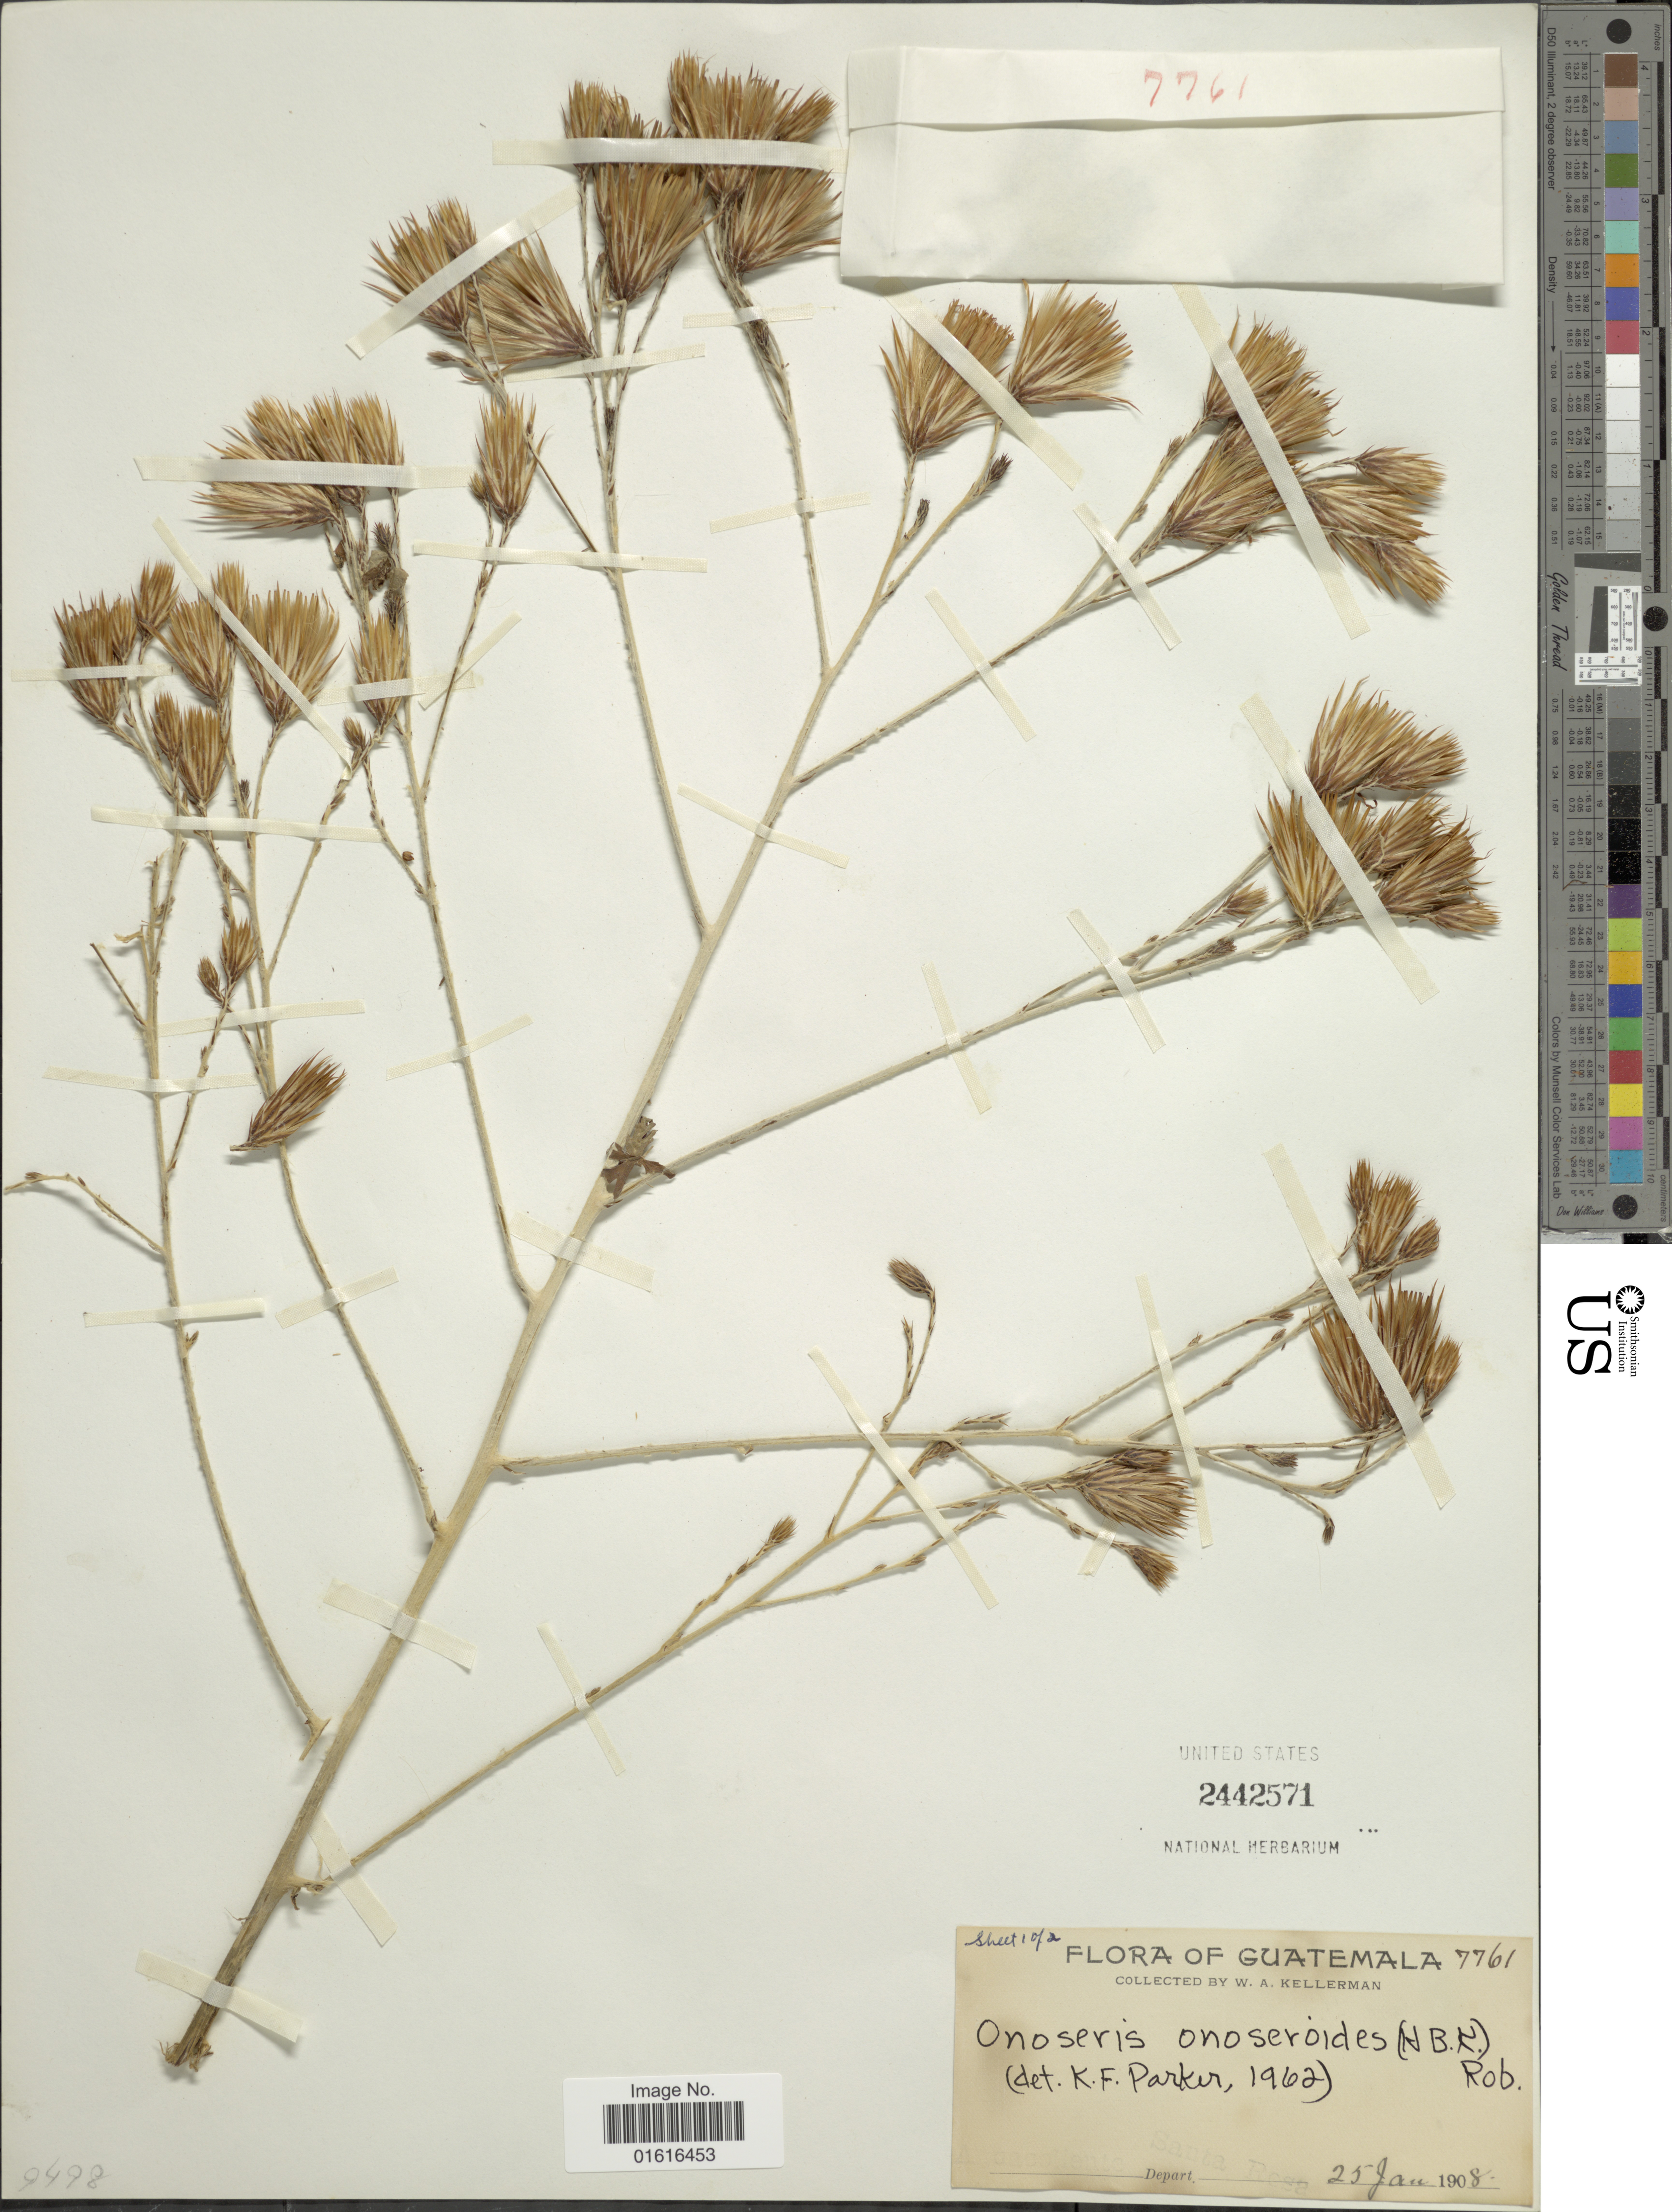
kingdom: Plantae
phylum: Tracheophyta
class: Magnoliopsida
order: Asterales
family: Asteraceae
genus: Onoseris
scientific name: Onoseris onoseroides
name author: (Kunth) B.L. Rob.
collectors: W. Kellerman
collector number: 7761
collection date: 1908-01-25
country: Guatemala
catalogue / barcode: US 2442571